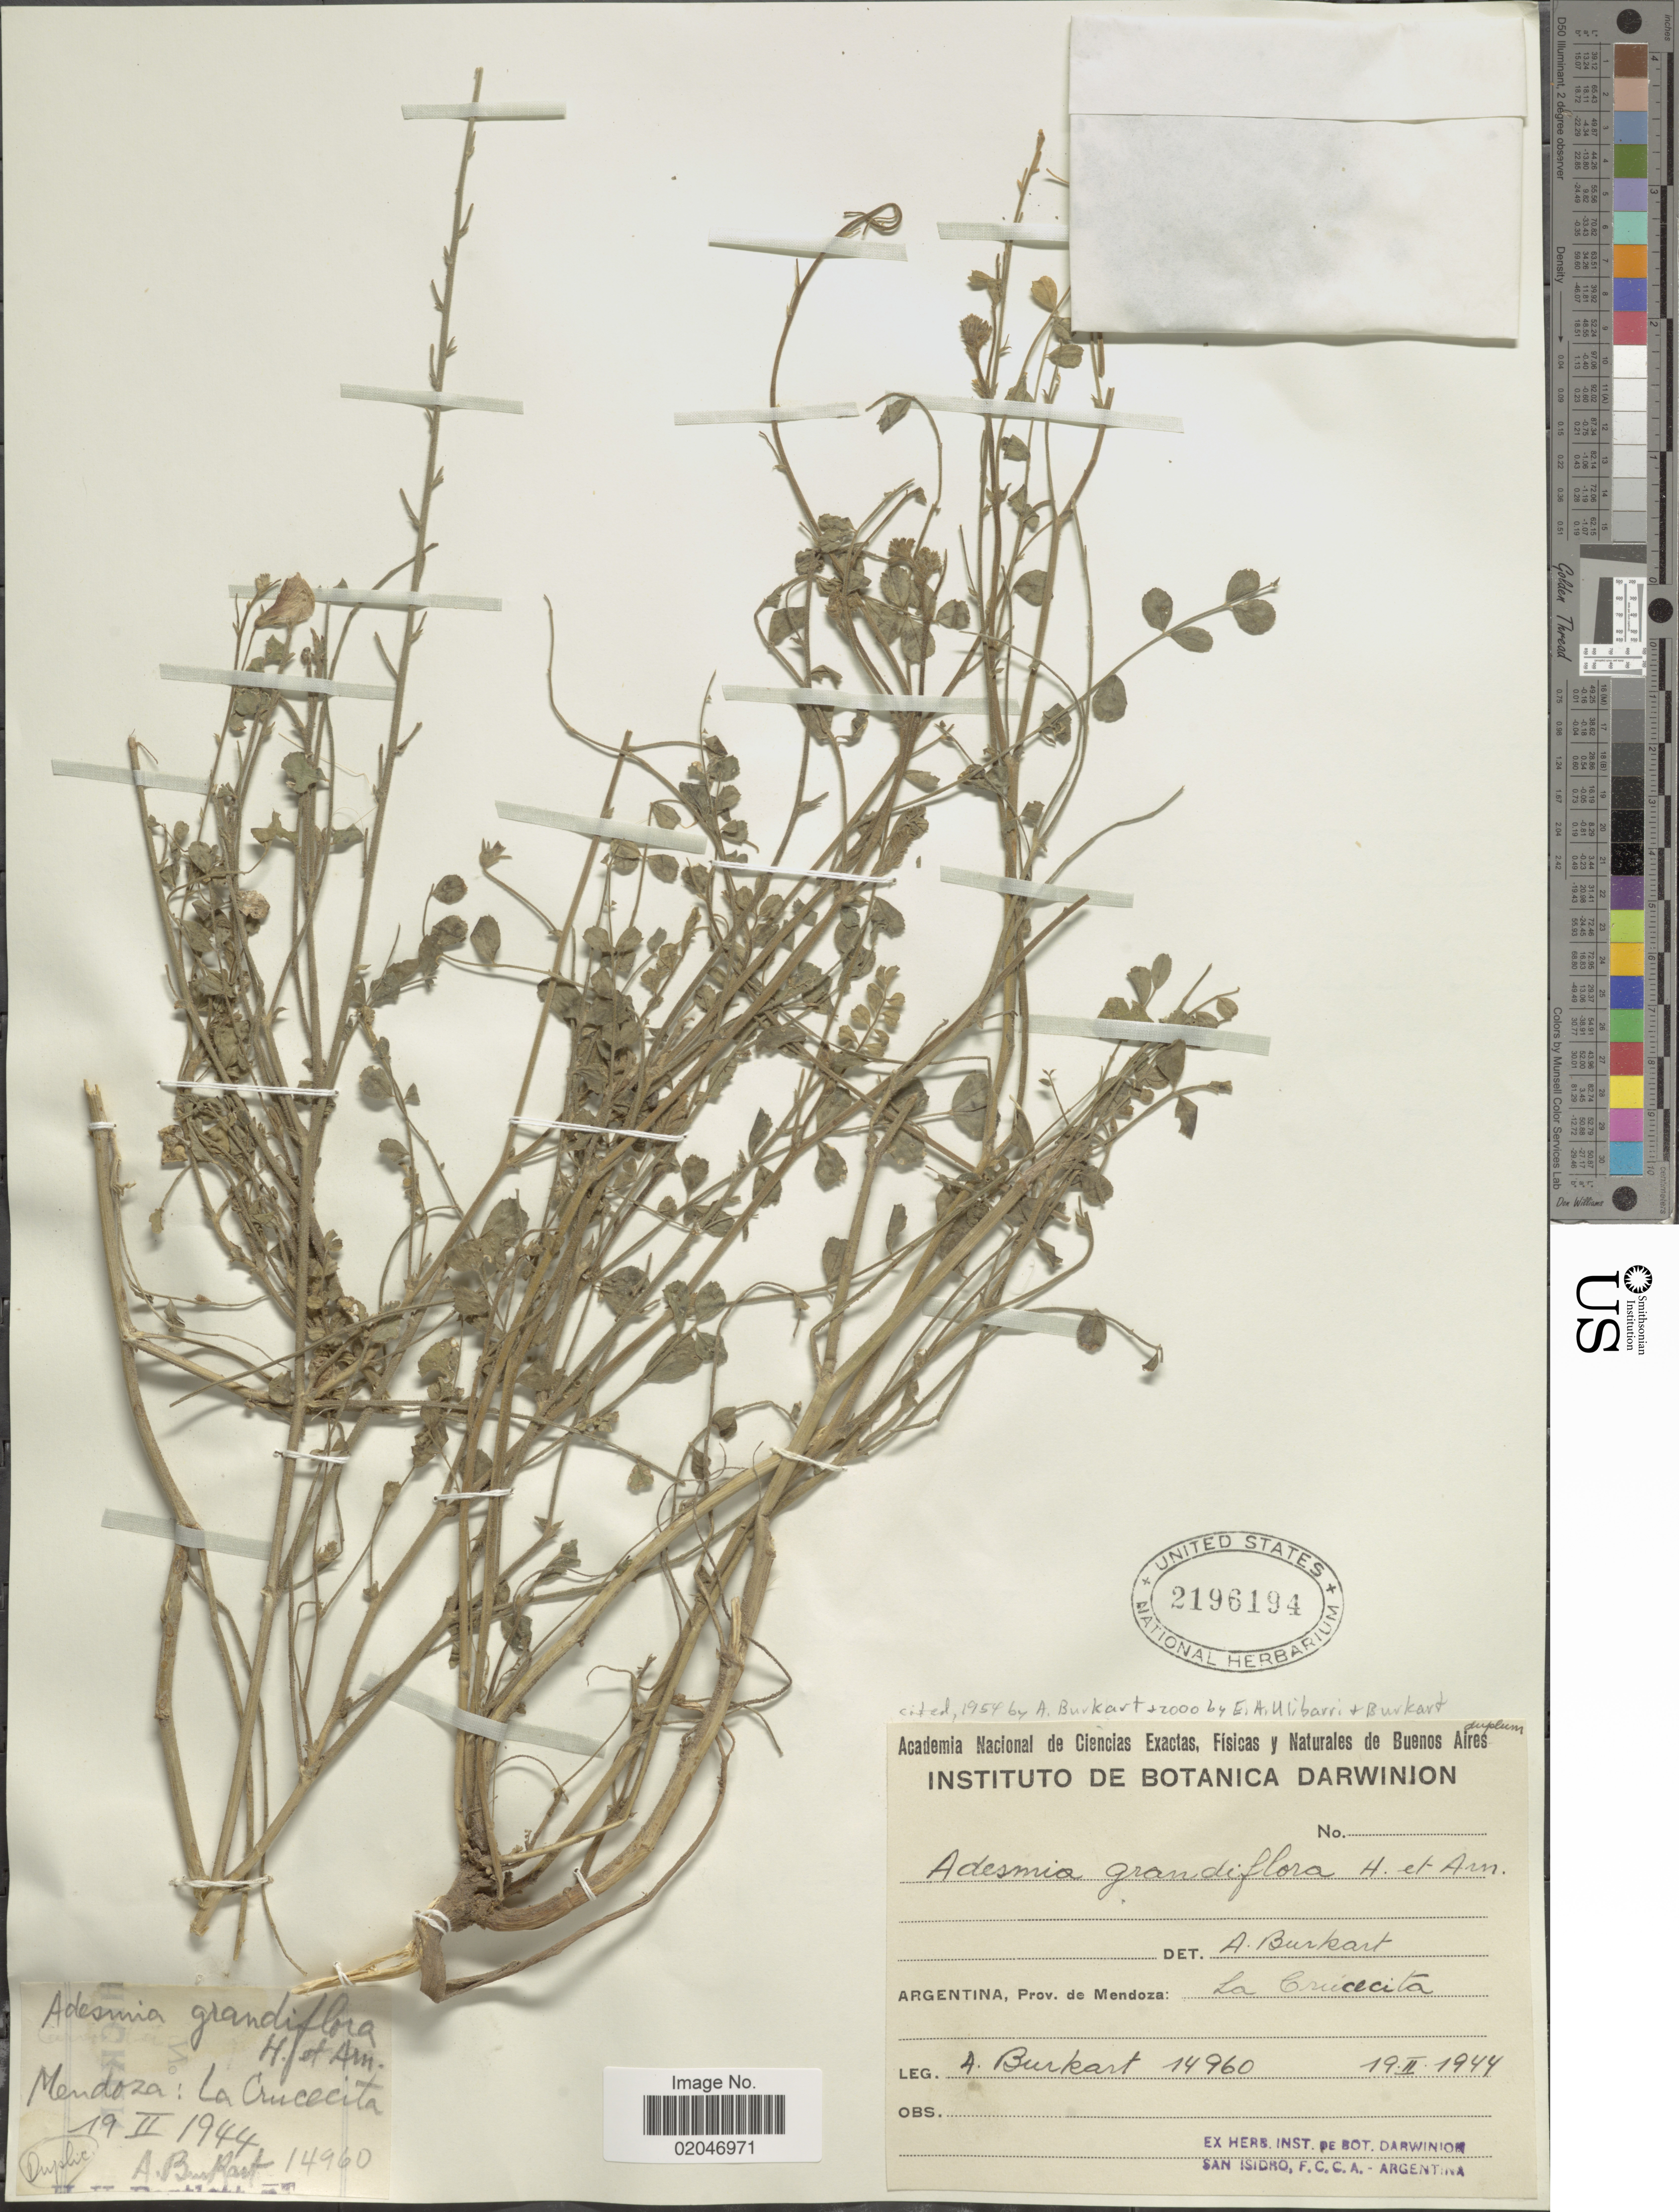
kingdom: Plantae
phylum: Tracheophyta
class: Magnoliopsida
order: Fabales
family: Fabaceae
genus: Adesmia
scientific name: Adesmia grandiflora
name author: Gillies ex Hook. & Arn.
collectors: A. E. Burkart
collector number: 14960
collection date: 1944-02-19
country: Argentina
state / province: Mendoza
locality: La Crucecita.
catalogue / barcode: US 2196194